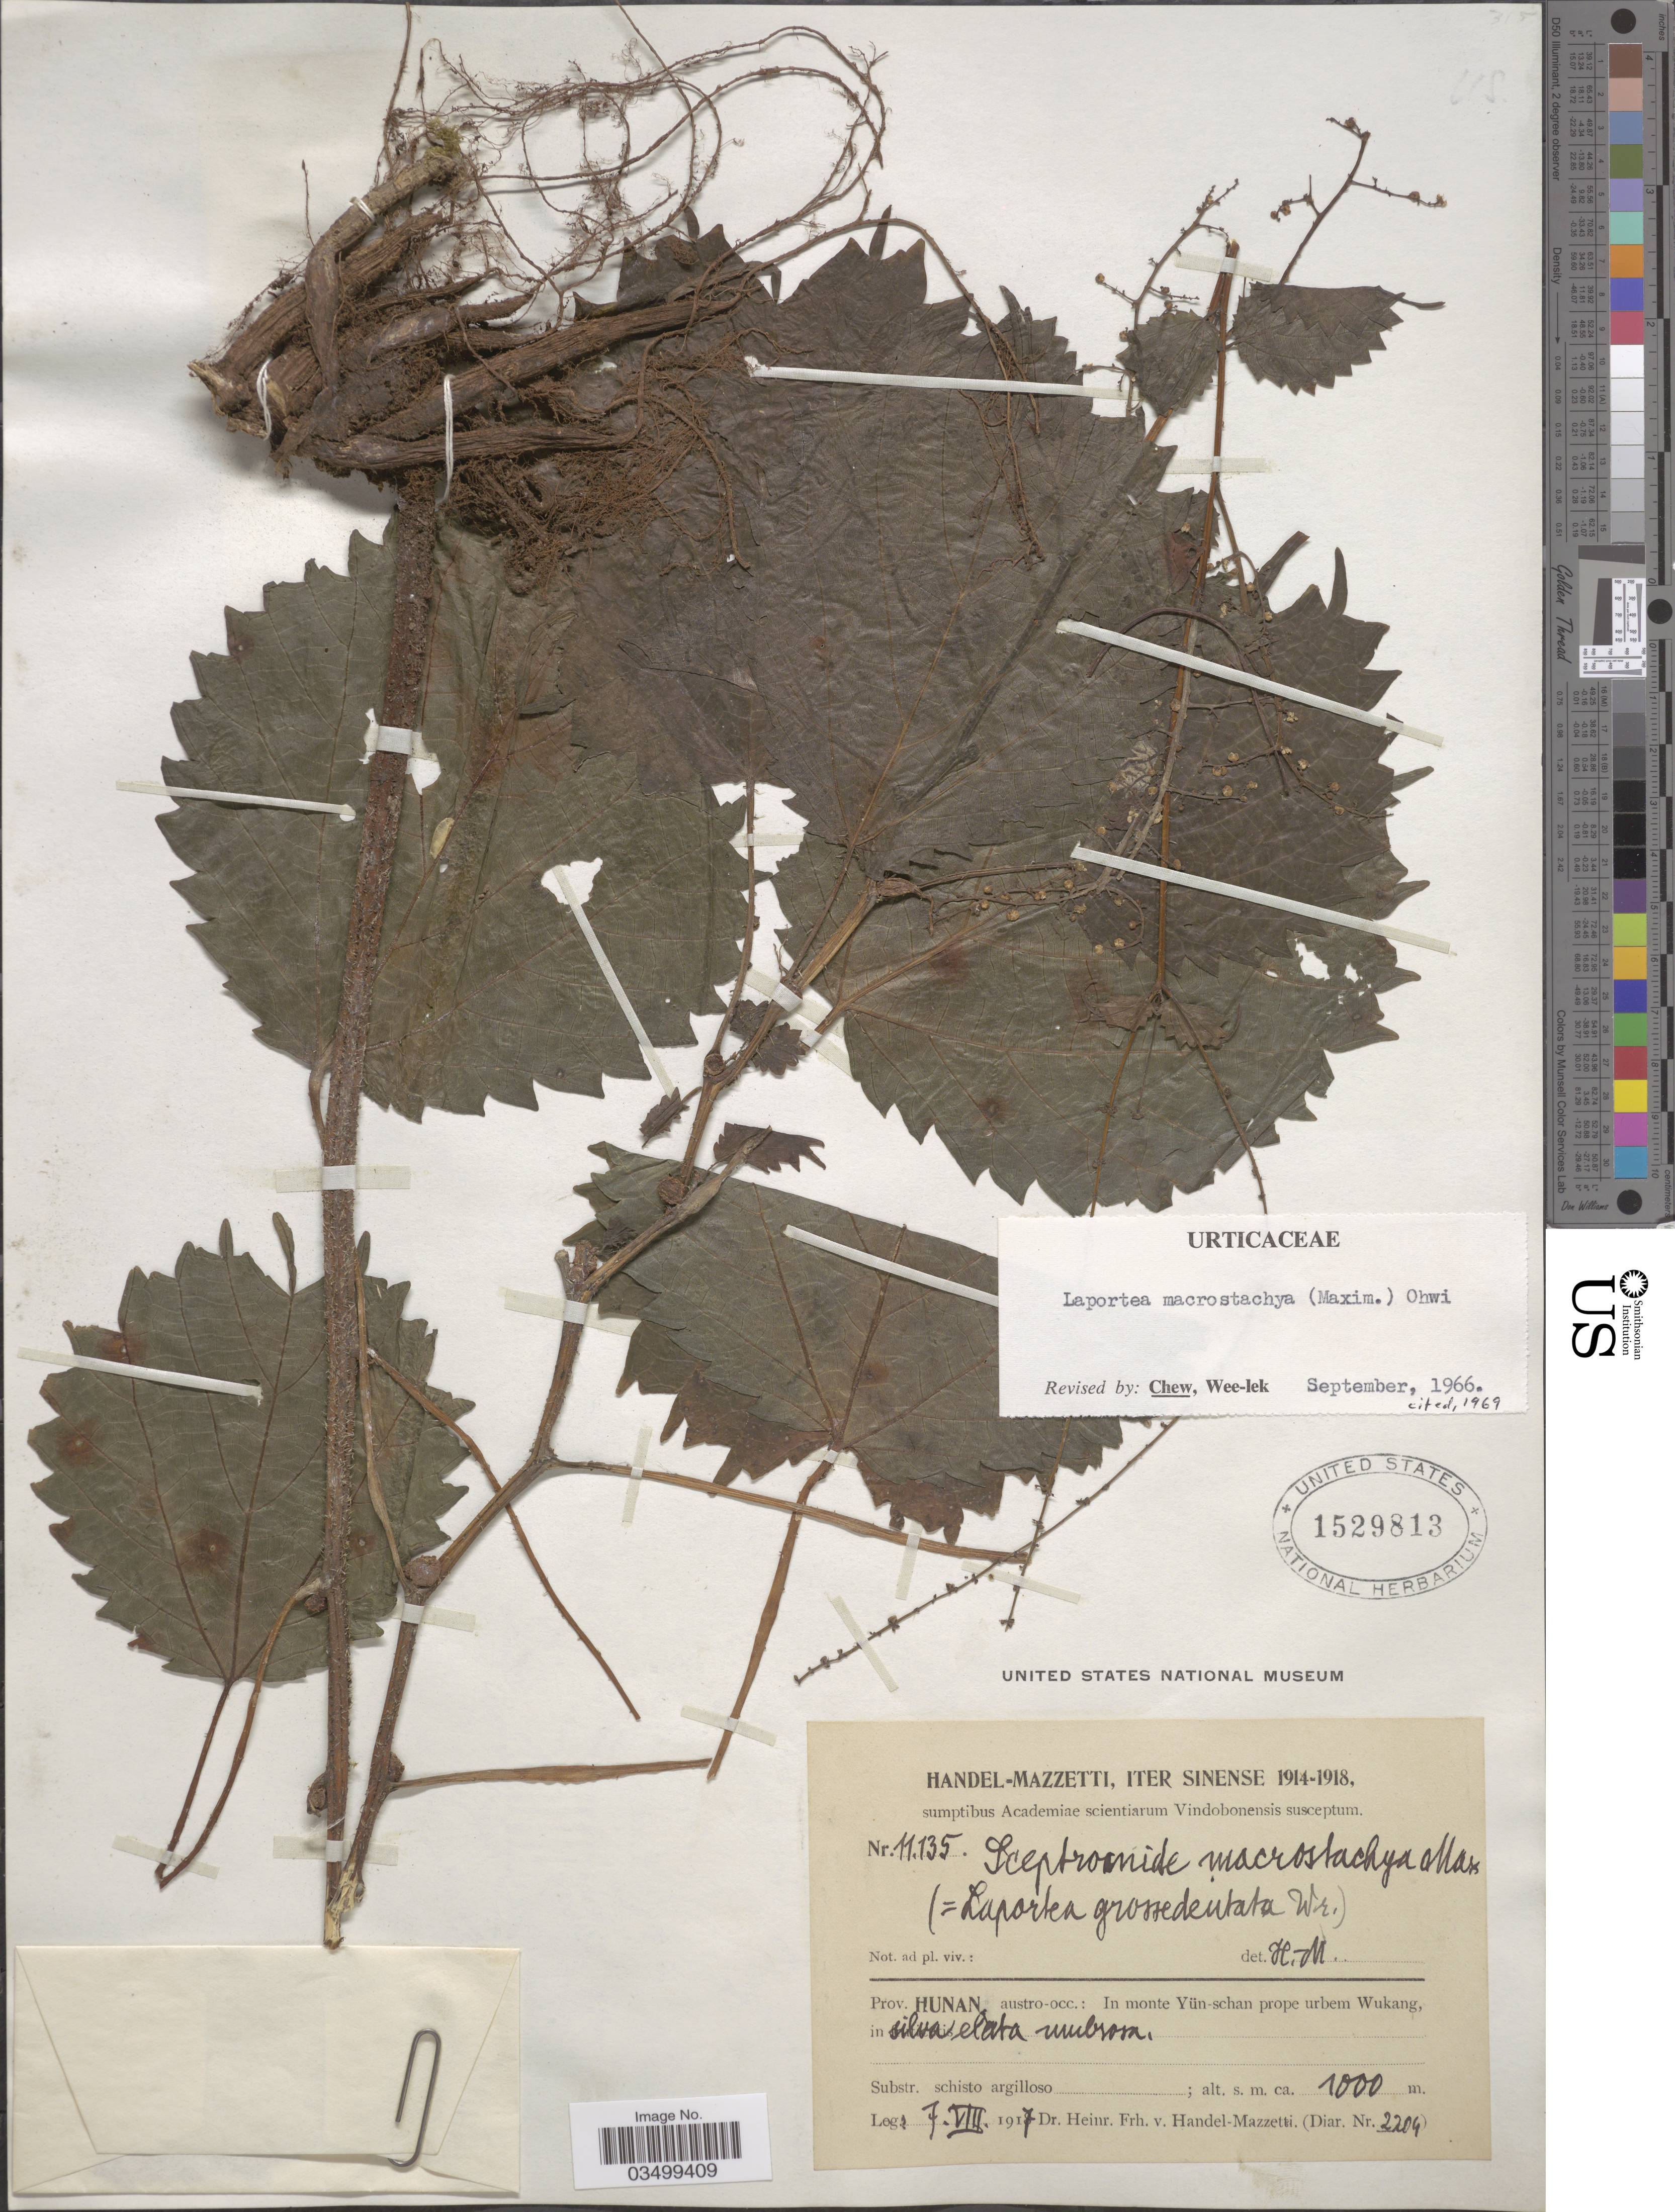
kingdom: Plantae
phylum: Tracheophyta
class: Magnoliopsida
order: Rosales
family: Urticaceae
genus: Laportea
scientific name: Laportea macrostachya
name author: (Maxim.) Ohwi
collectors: H. Handel-Mazzetti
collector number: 2204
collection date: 1917-08-07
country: China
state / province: Hunan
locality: Sinense. Prov. Hunan austro-occ.: In monte Yün-schan prope urbem Wukang, in silva elata usubrosa*.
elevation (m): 1000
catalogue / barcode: US 1529813